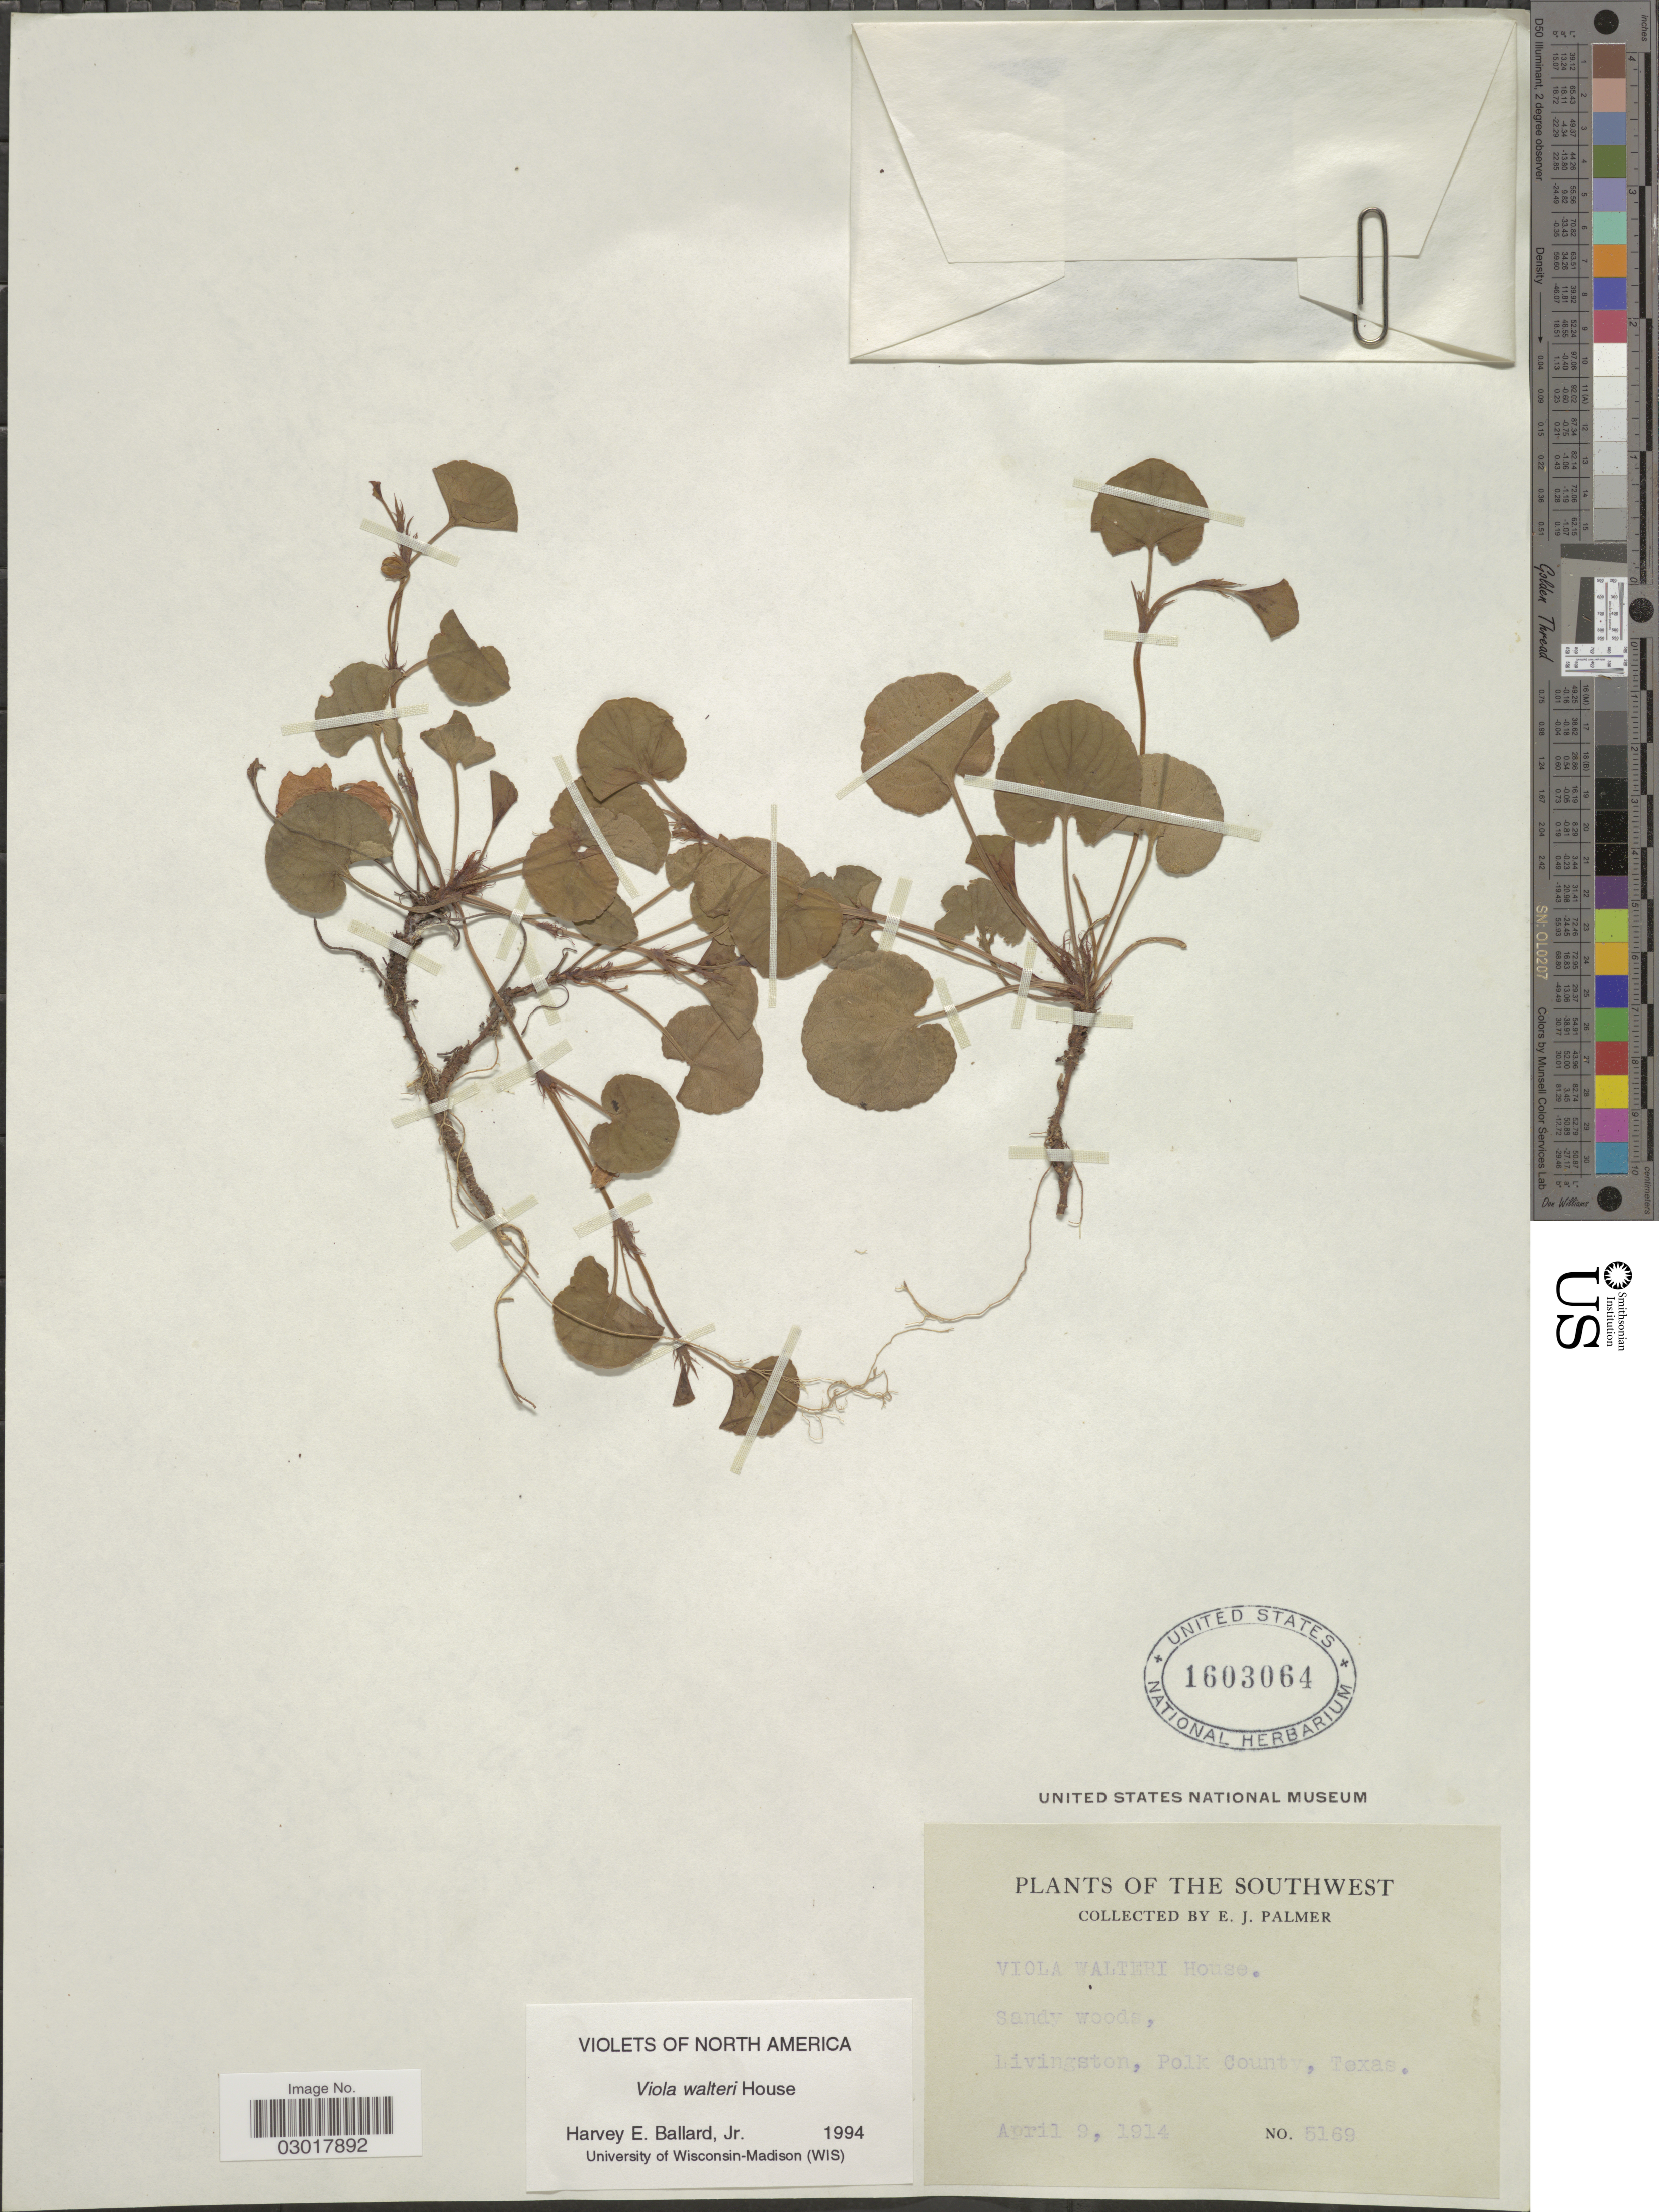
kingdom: Plantae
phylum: Tracheophyta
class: Magnoliopsida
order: Malpighiales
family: Violaceae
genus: Viola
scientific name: Viola walteri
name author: House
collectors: E. J. Palmer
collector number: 5169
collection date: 1914-04-09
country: United States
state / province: Texas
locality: Southwest. Livingston, Polk County.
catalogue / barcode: US 1603064